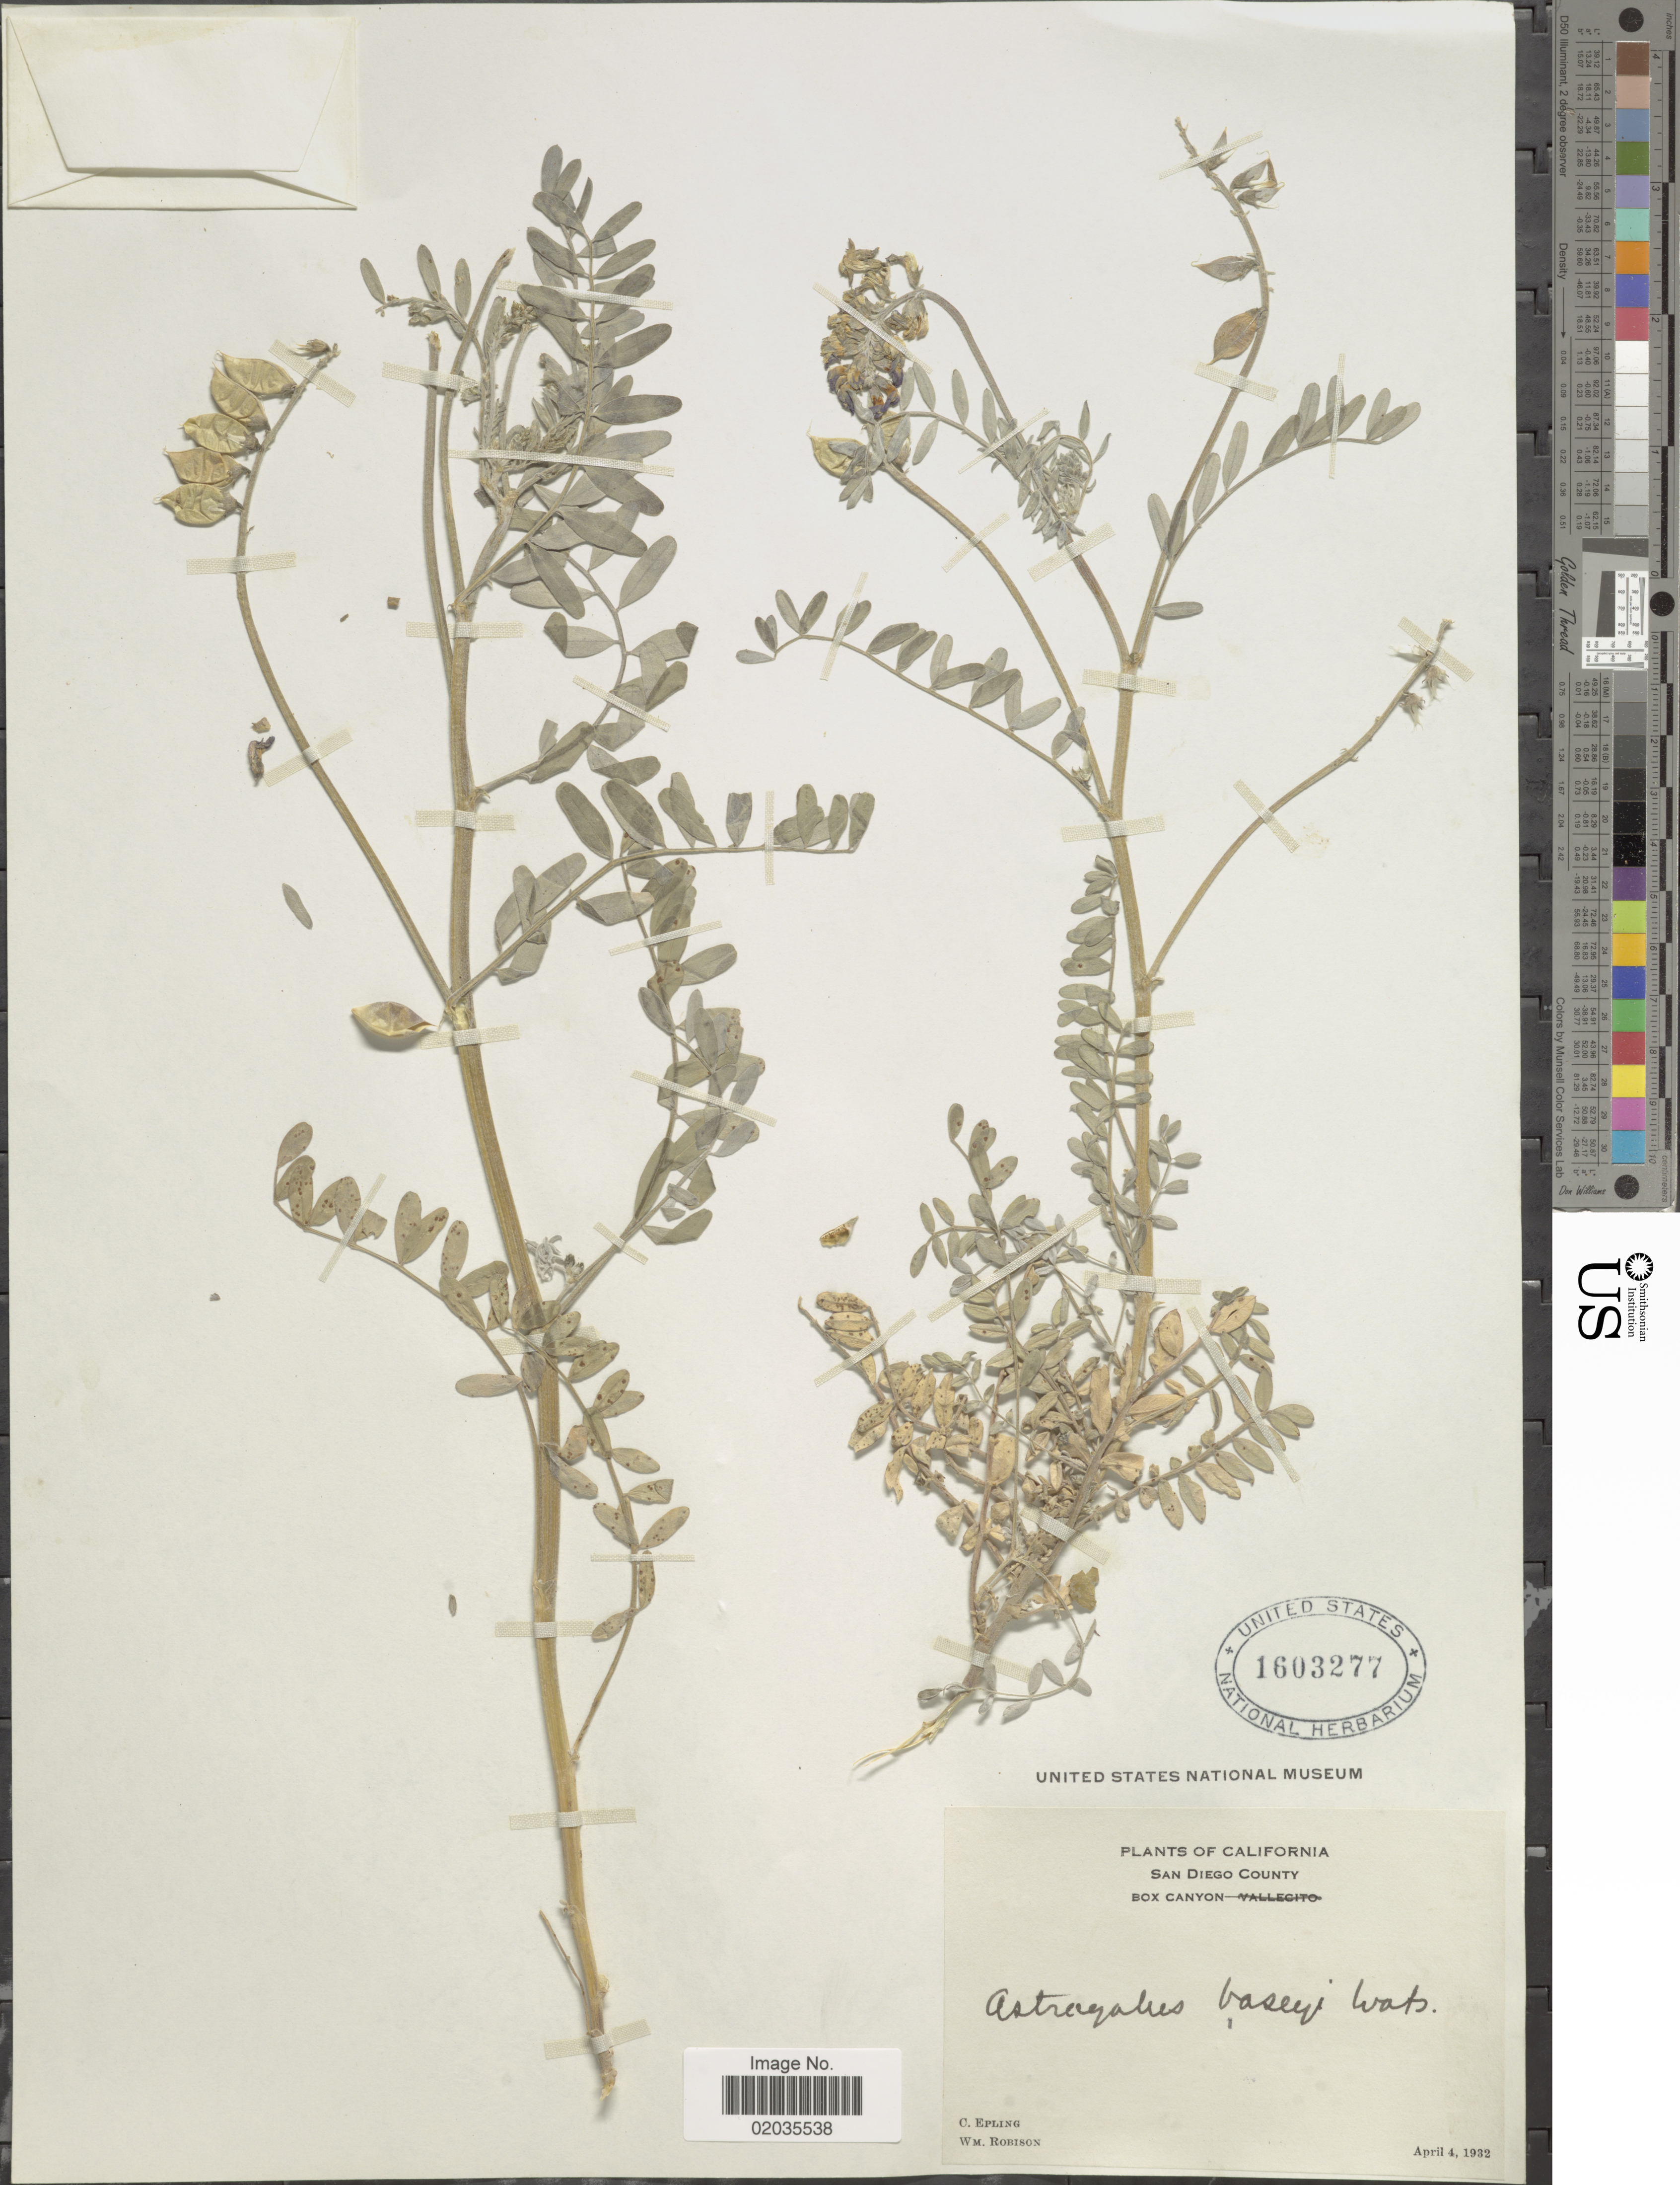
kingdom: Plantae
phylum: Tracheophyta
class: Magnoliopsida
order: Fabales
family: Fabaceae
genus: Astragalus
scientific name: Astragalus vaseyi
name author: S. Watson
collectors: C. C. Epling & W. Robison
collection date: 1932-04-04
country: United States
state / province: California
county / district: San Diego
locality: San Diego County. Box Canyon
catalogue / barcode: US 1603277